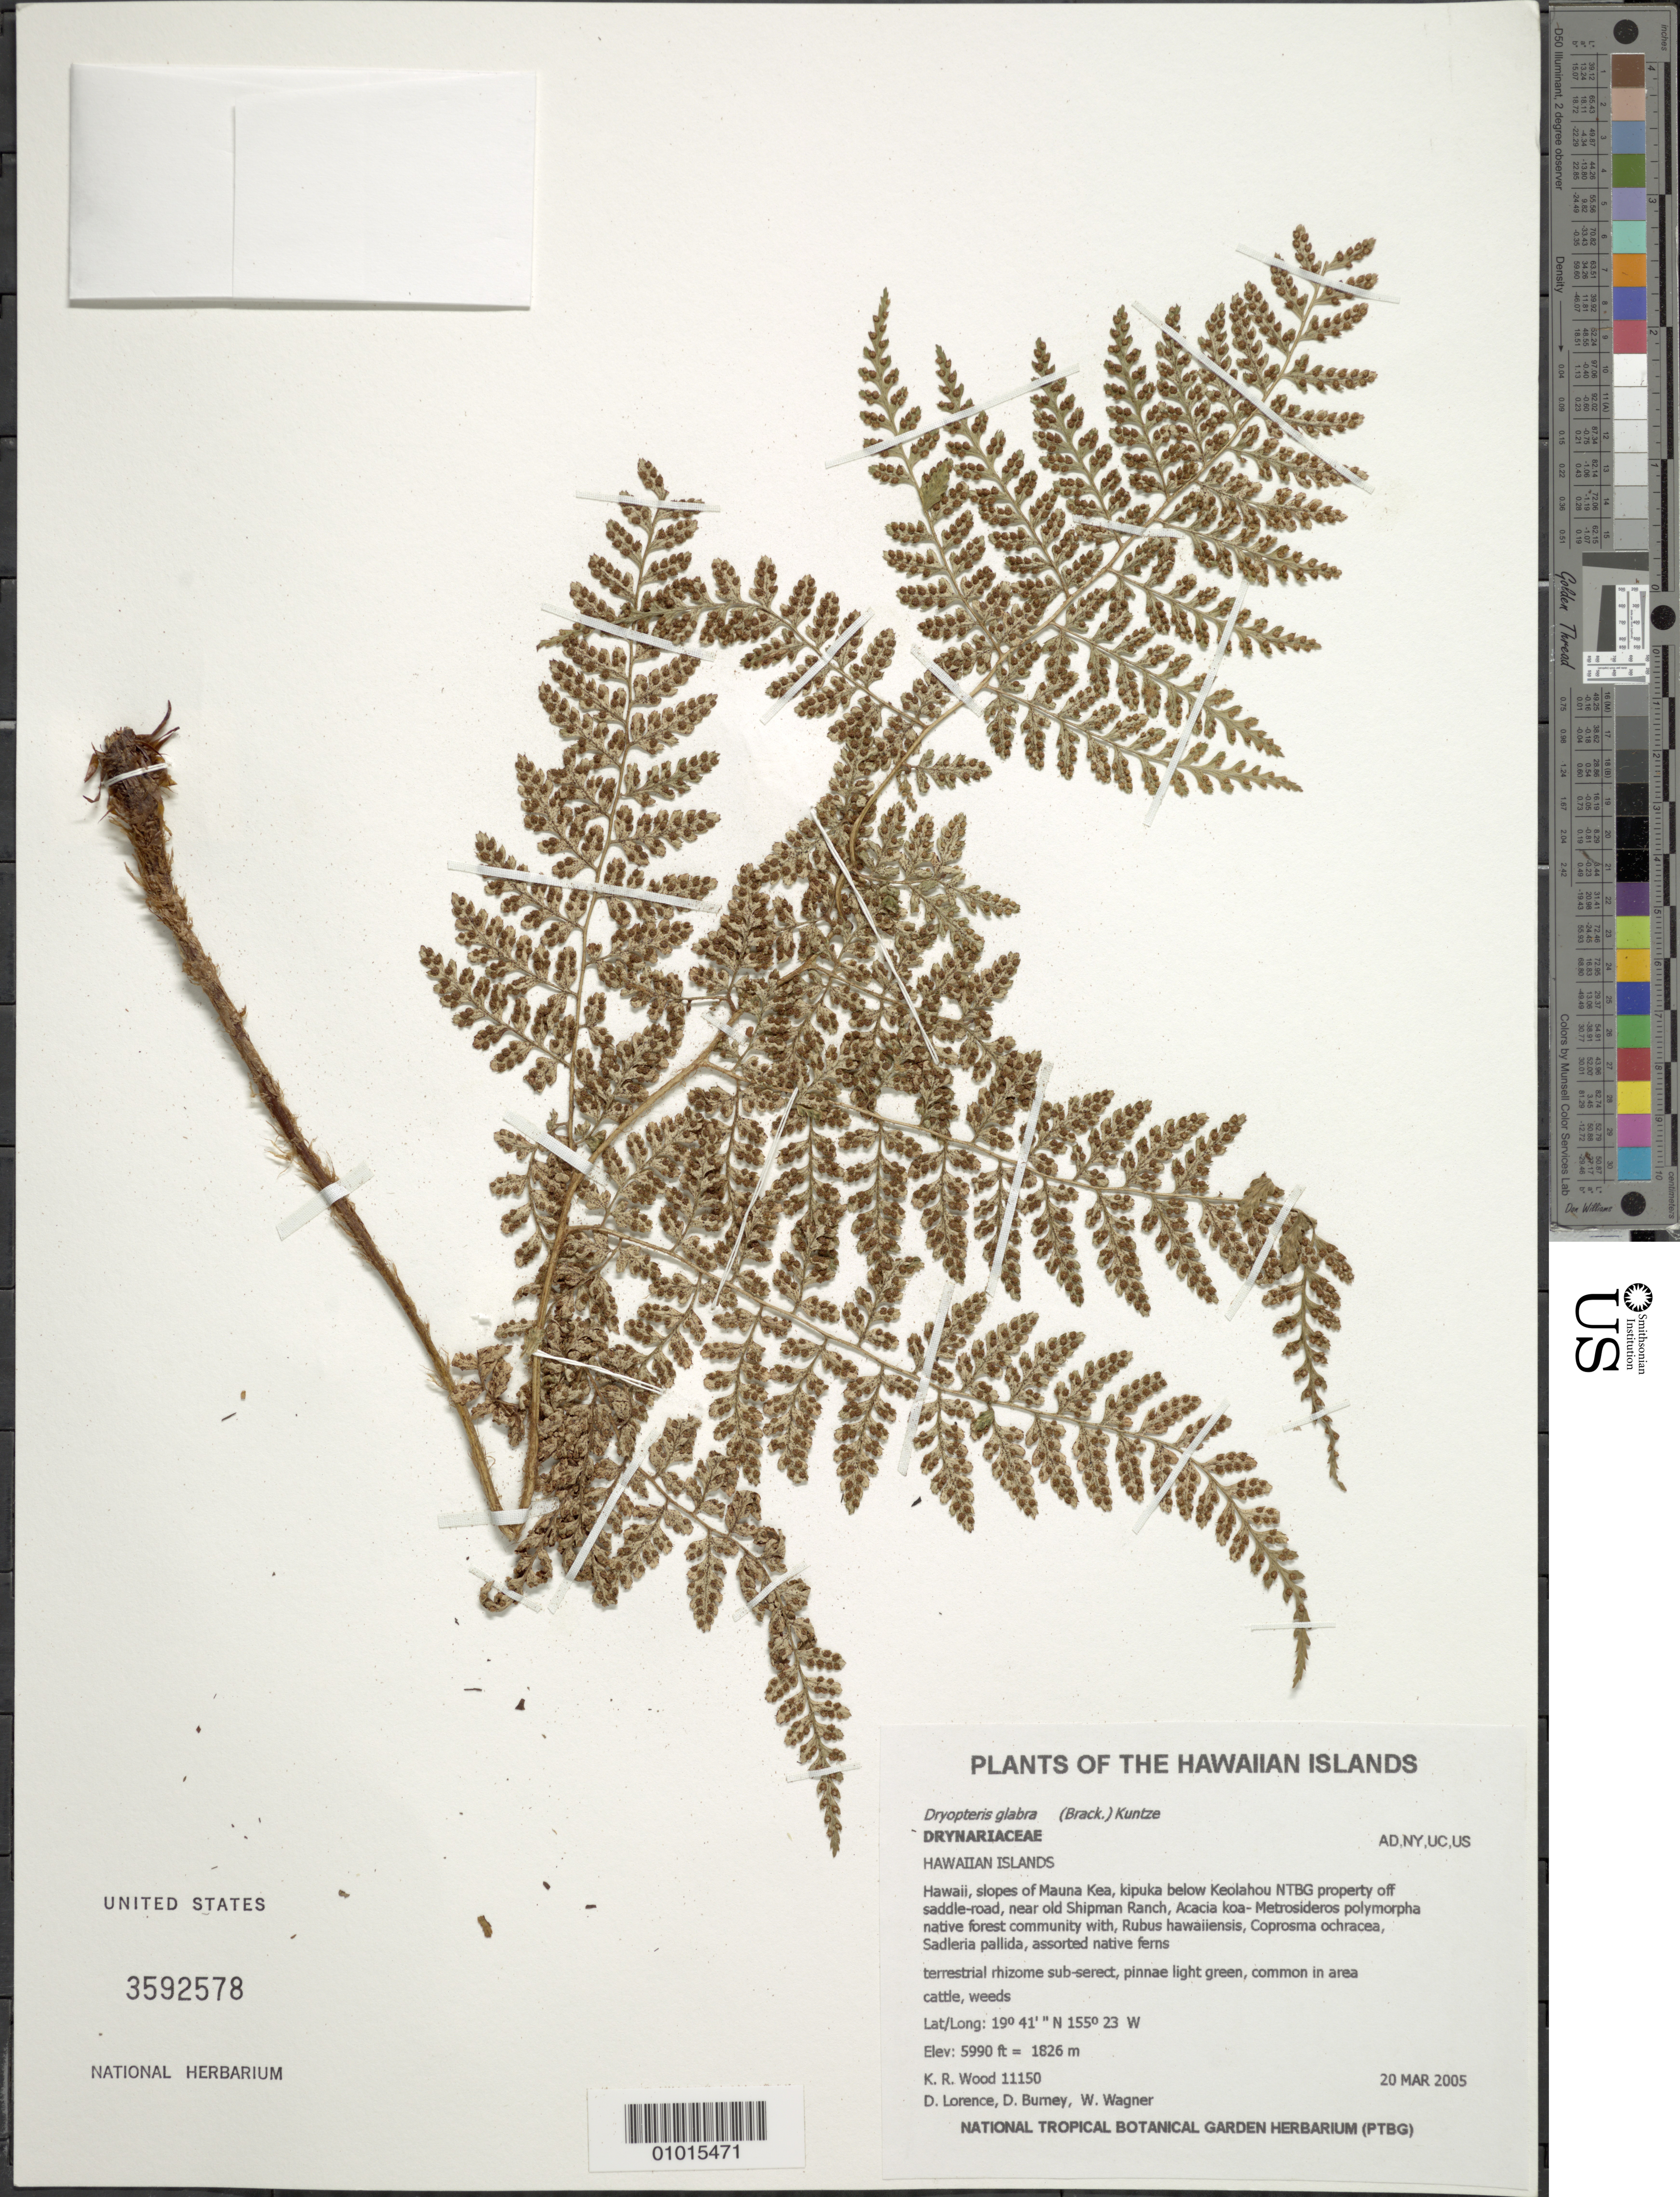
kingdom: Plantae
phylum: Tracheophyta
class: Polypodiopsida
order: Polypodiales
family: Dryopteridaceae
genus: Dryopteris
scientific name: Dryopteris glabra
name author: (Brack.) Kuntze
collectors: K. R. Wood, D. Lorence, D. Burney & W. L. Wagner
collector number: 11150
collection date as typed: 20 Mar 2005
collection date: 2005-03-20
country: United States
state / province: Hawaii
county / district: Hawaii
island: Hawaii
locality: Slopes of Manua Kea, kipuka below Keolahou NTBG property off saddle-road, near old Shipman Ranch.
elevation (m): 1826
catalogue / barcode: US 3592578